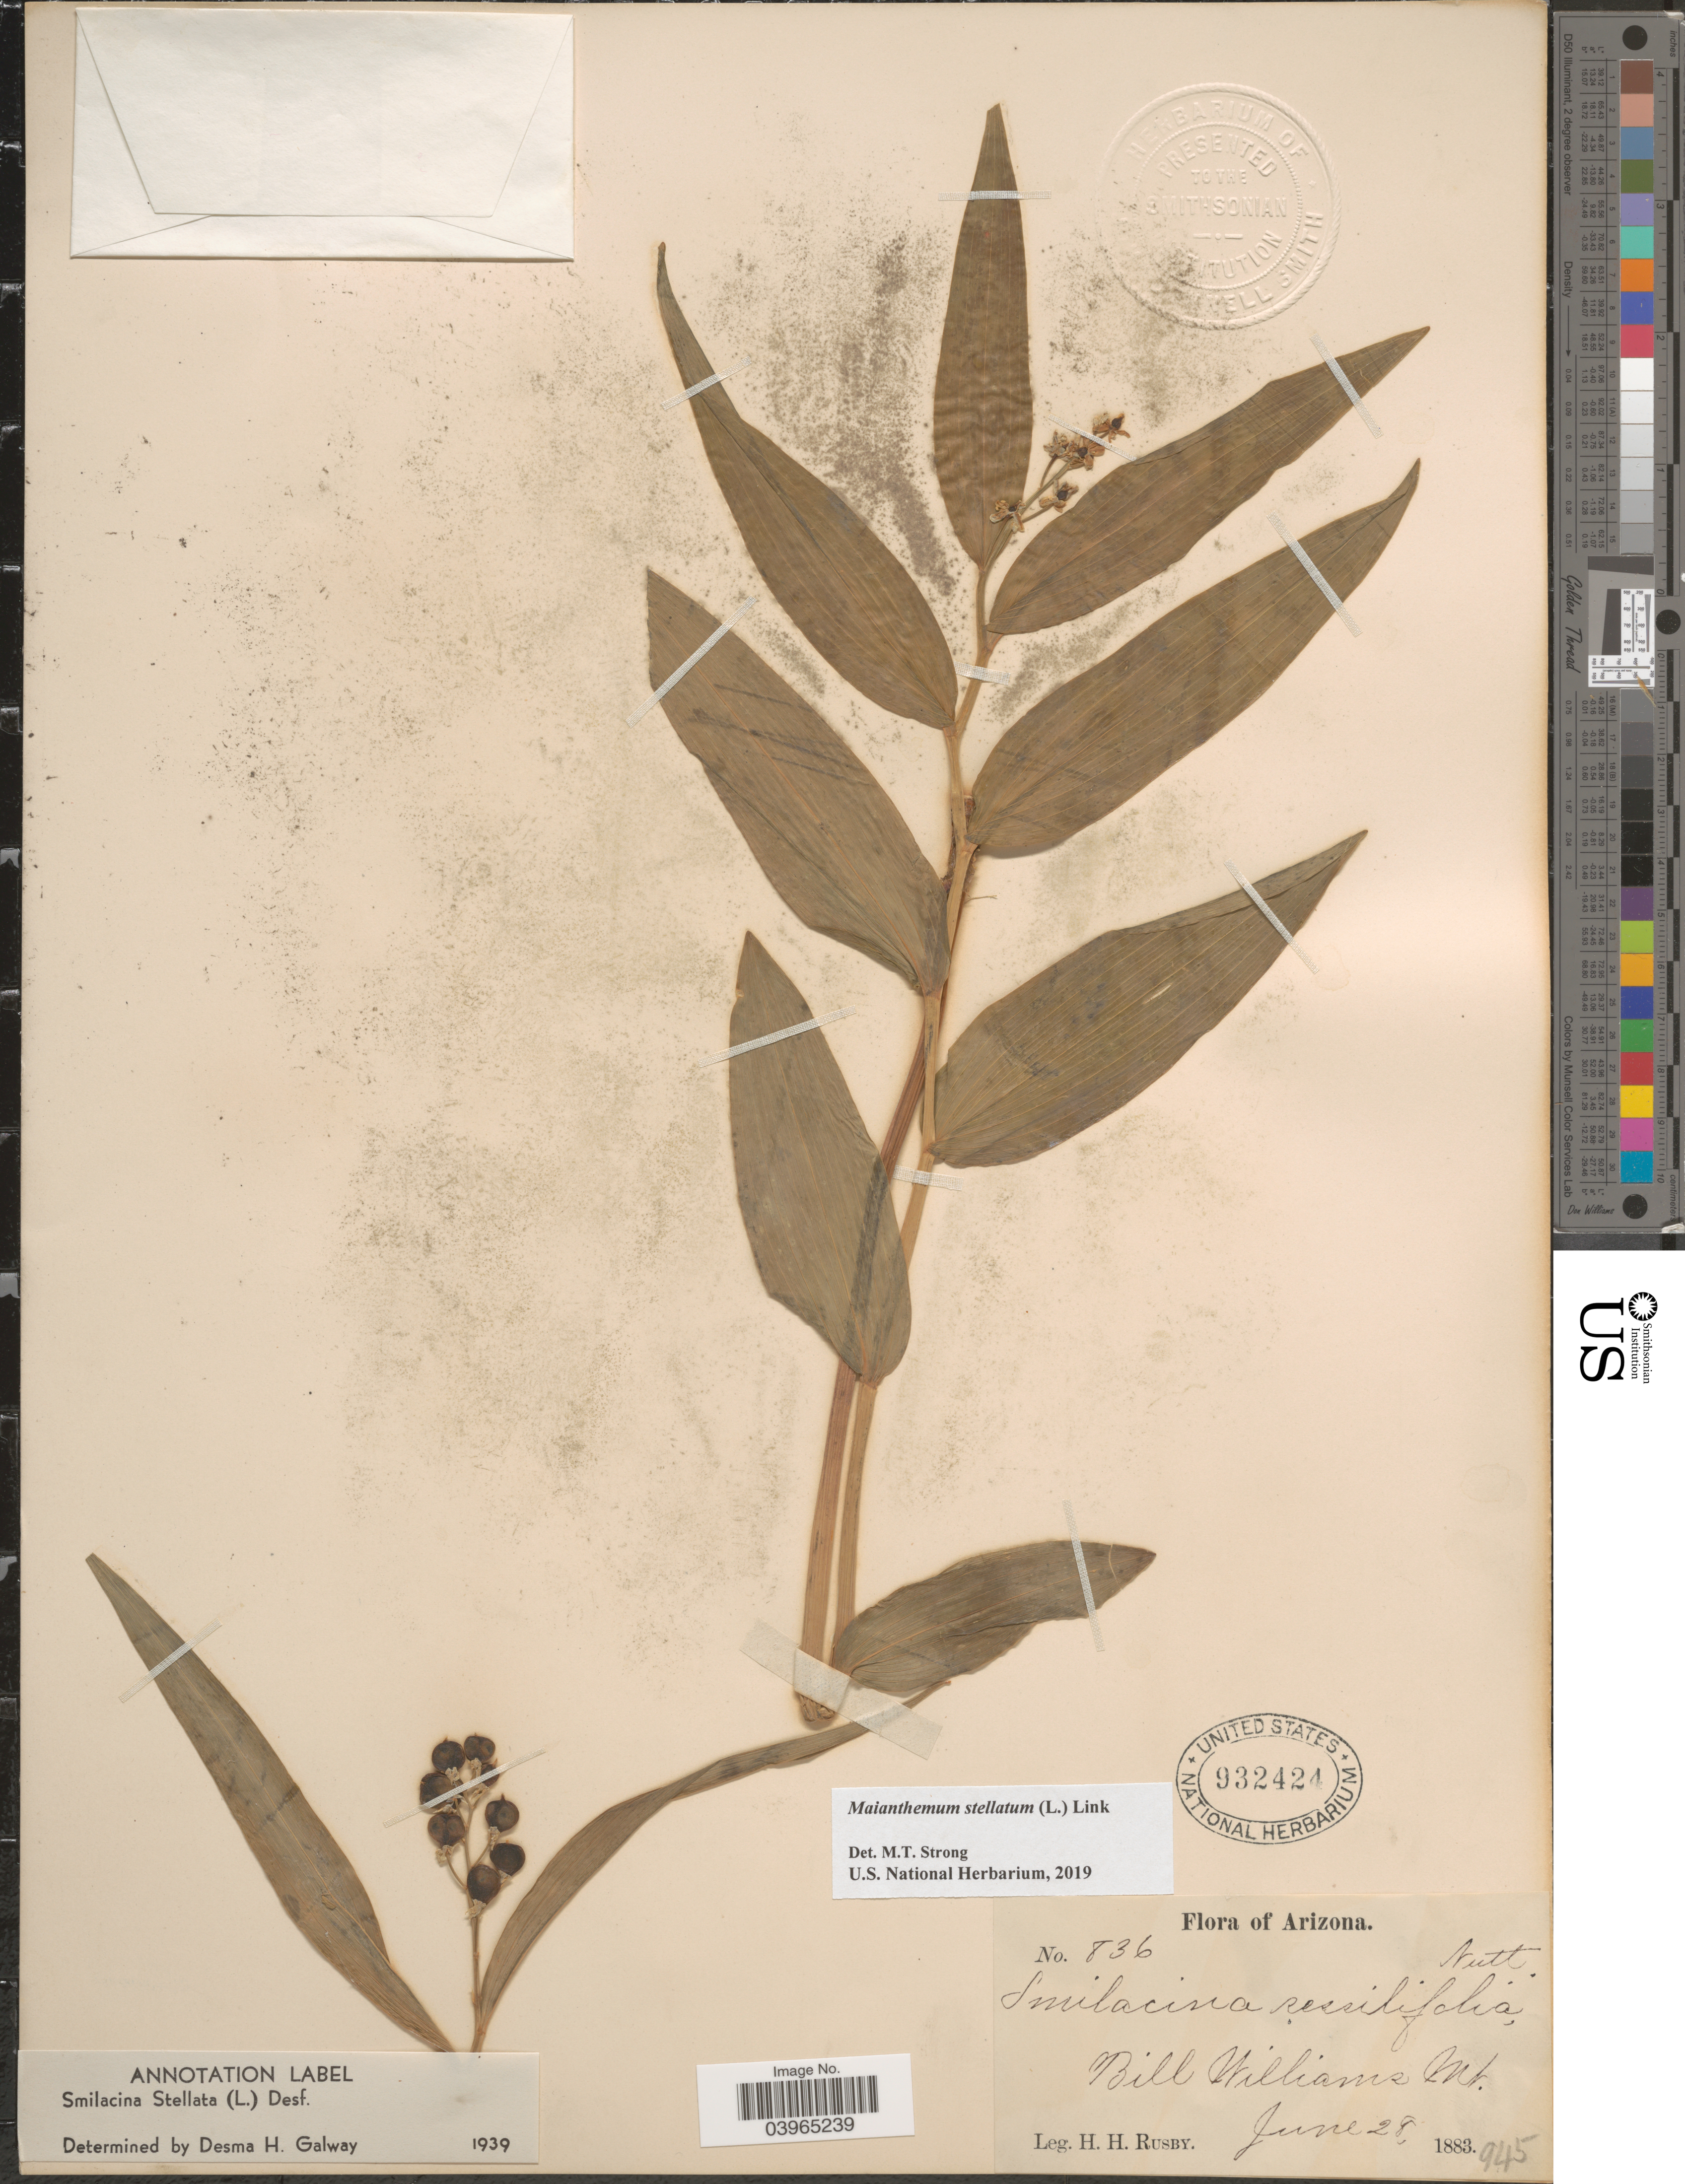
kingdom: Plantae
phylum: Tracheophyta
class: Liliopsida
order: Asparagales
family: Asparagaceae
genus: Maianthemum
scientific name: Maianthemum stellatum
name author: (L.) Link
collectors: H. H. Rusby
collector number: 836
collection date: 1883-06-28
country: United States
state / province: Arizona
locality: Bill Williams Mt.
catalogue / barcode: US 932424